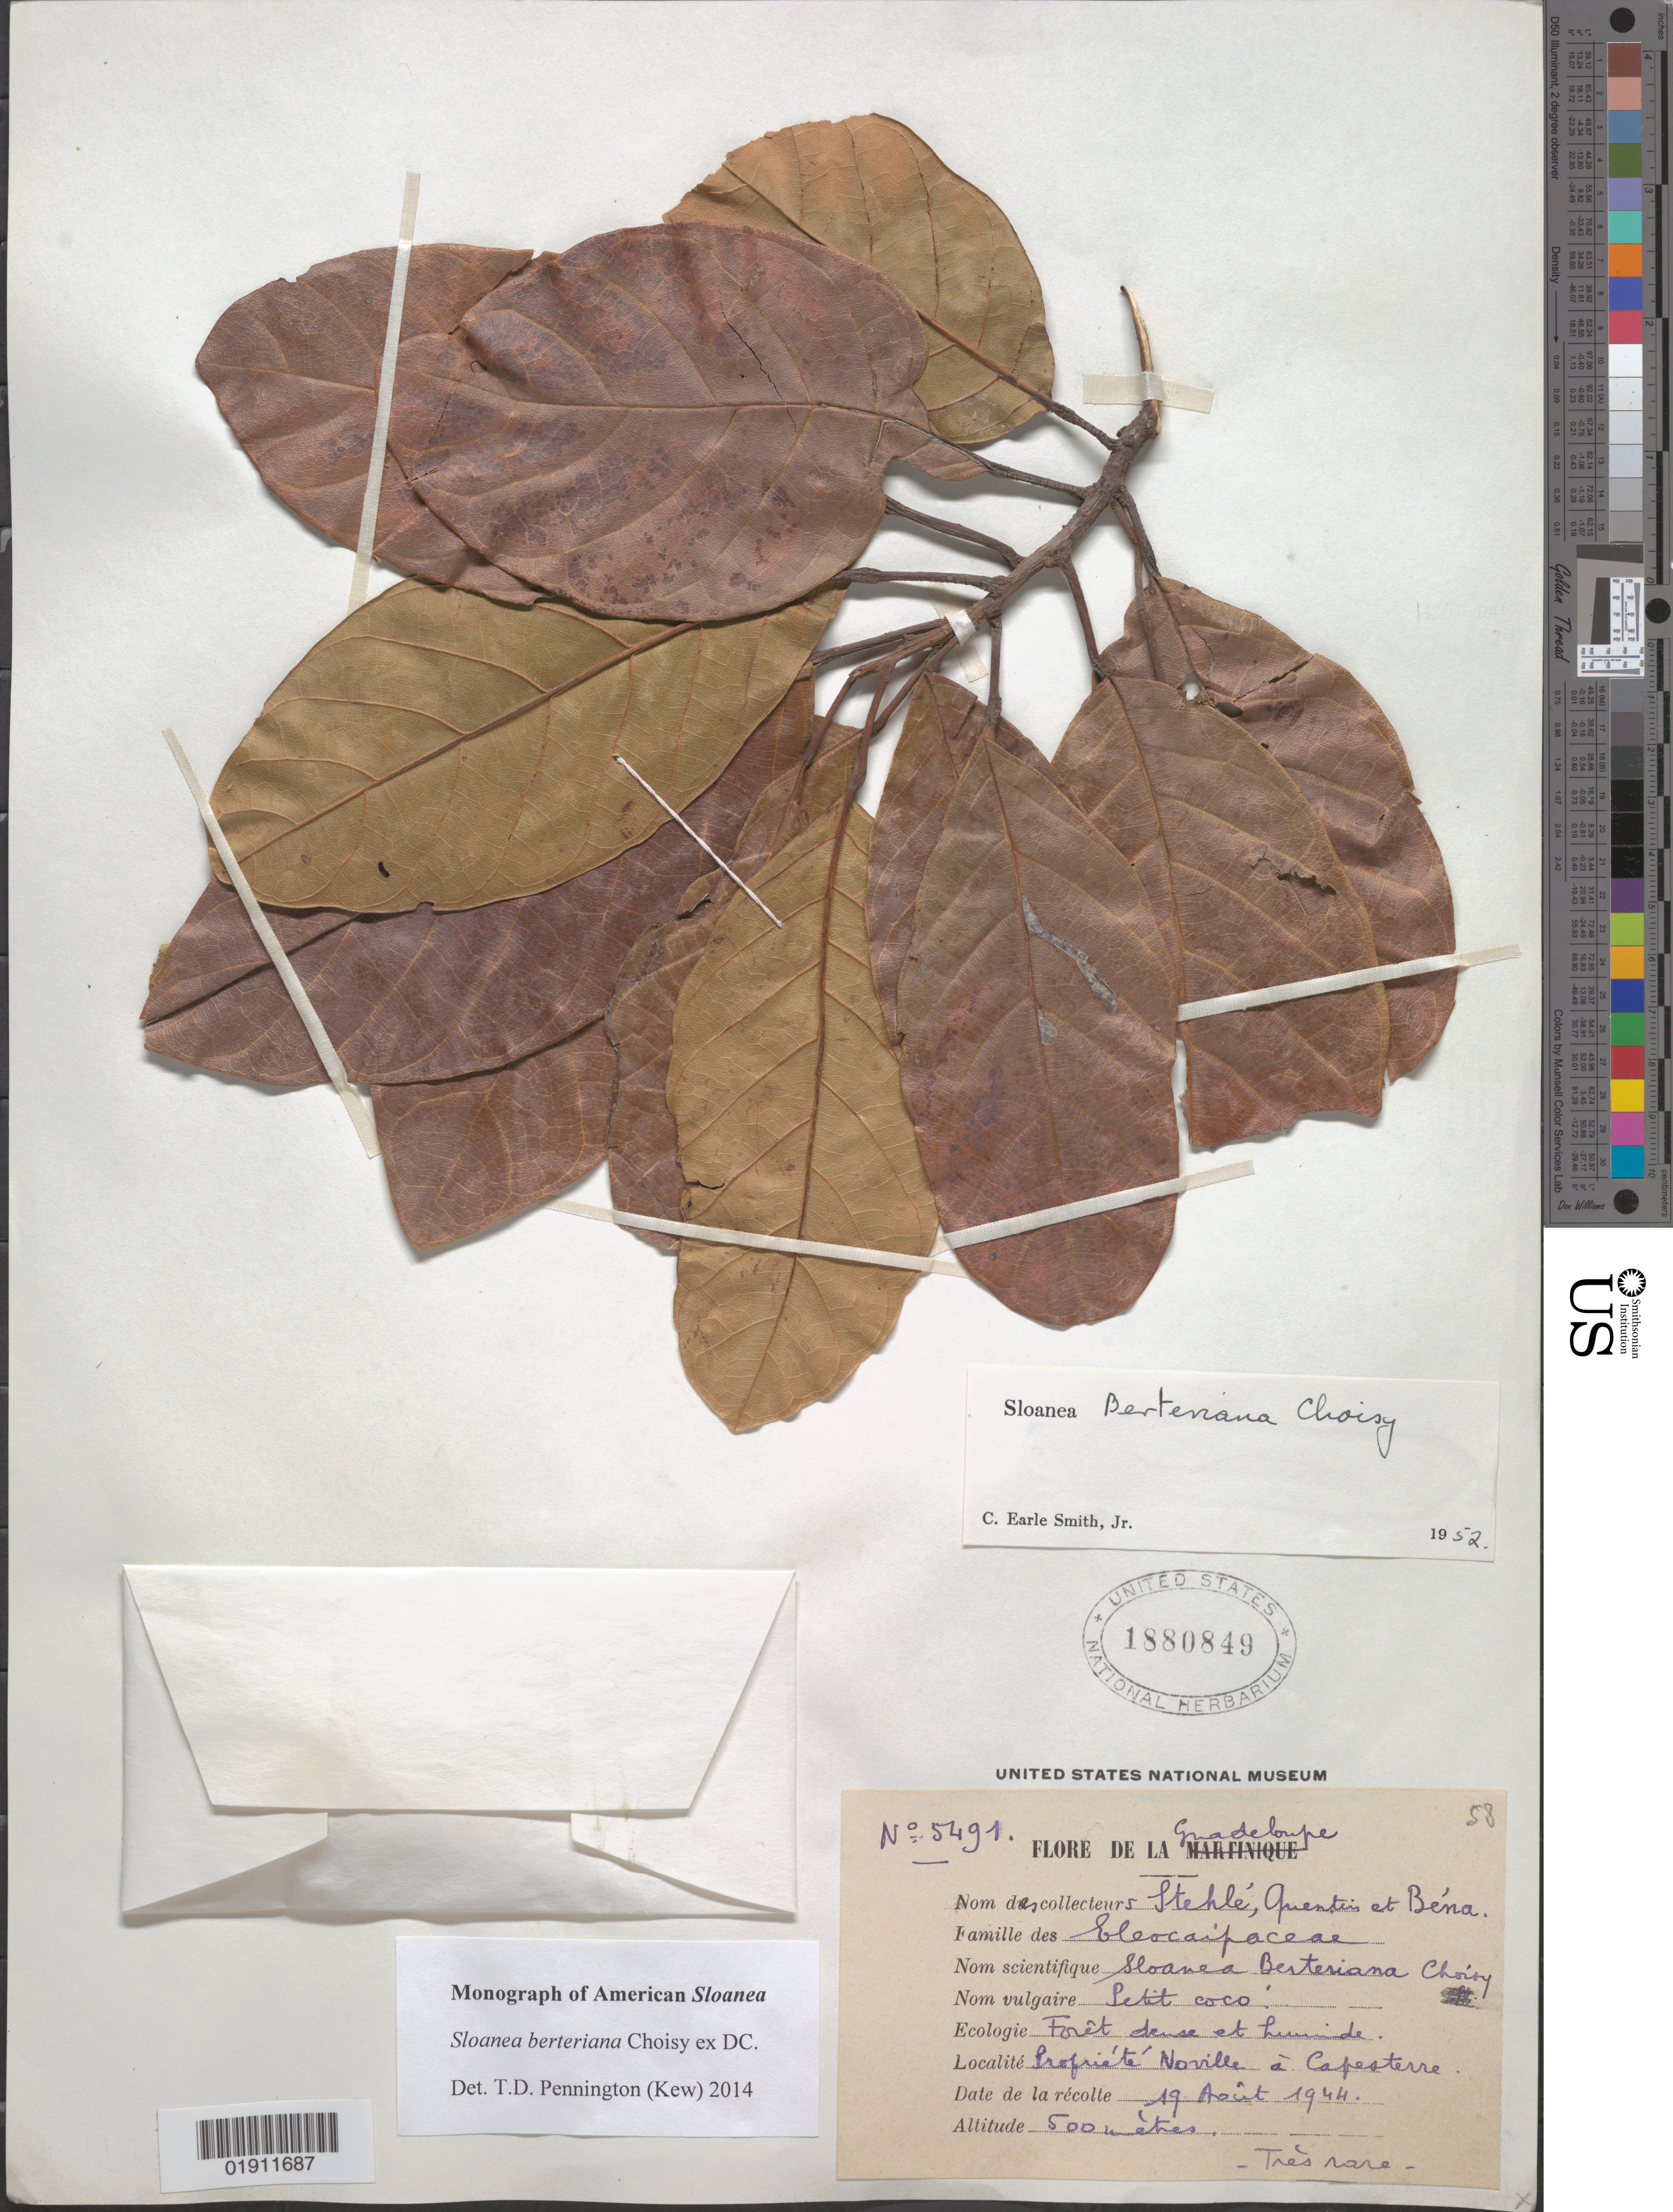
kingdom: Plantae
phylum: Tracheophyta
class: Magnoliopsida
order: Oxalidales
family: Elaeocarpaceae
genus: Sloanea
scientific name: Sloanea berteroana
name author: Choisy ex DC.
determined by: Pennington, T. D., (K)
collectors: Q. Stehlé & B. Stehlé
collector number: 5491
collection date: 1944-08-19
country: Guadeloupe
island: Guadalupe I.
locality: Propriété Noville à Capesterre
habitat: Forêt dense et humide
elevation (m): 500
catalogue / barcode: US 1880849